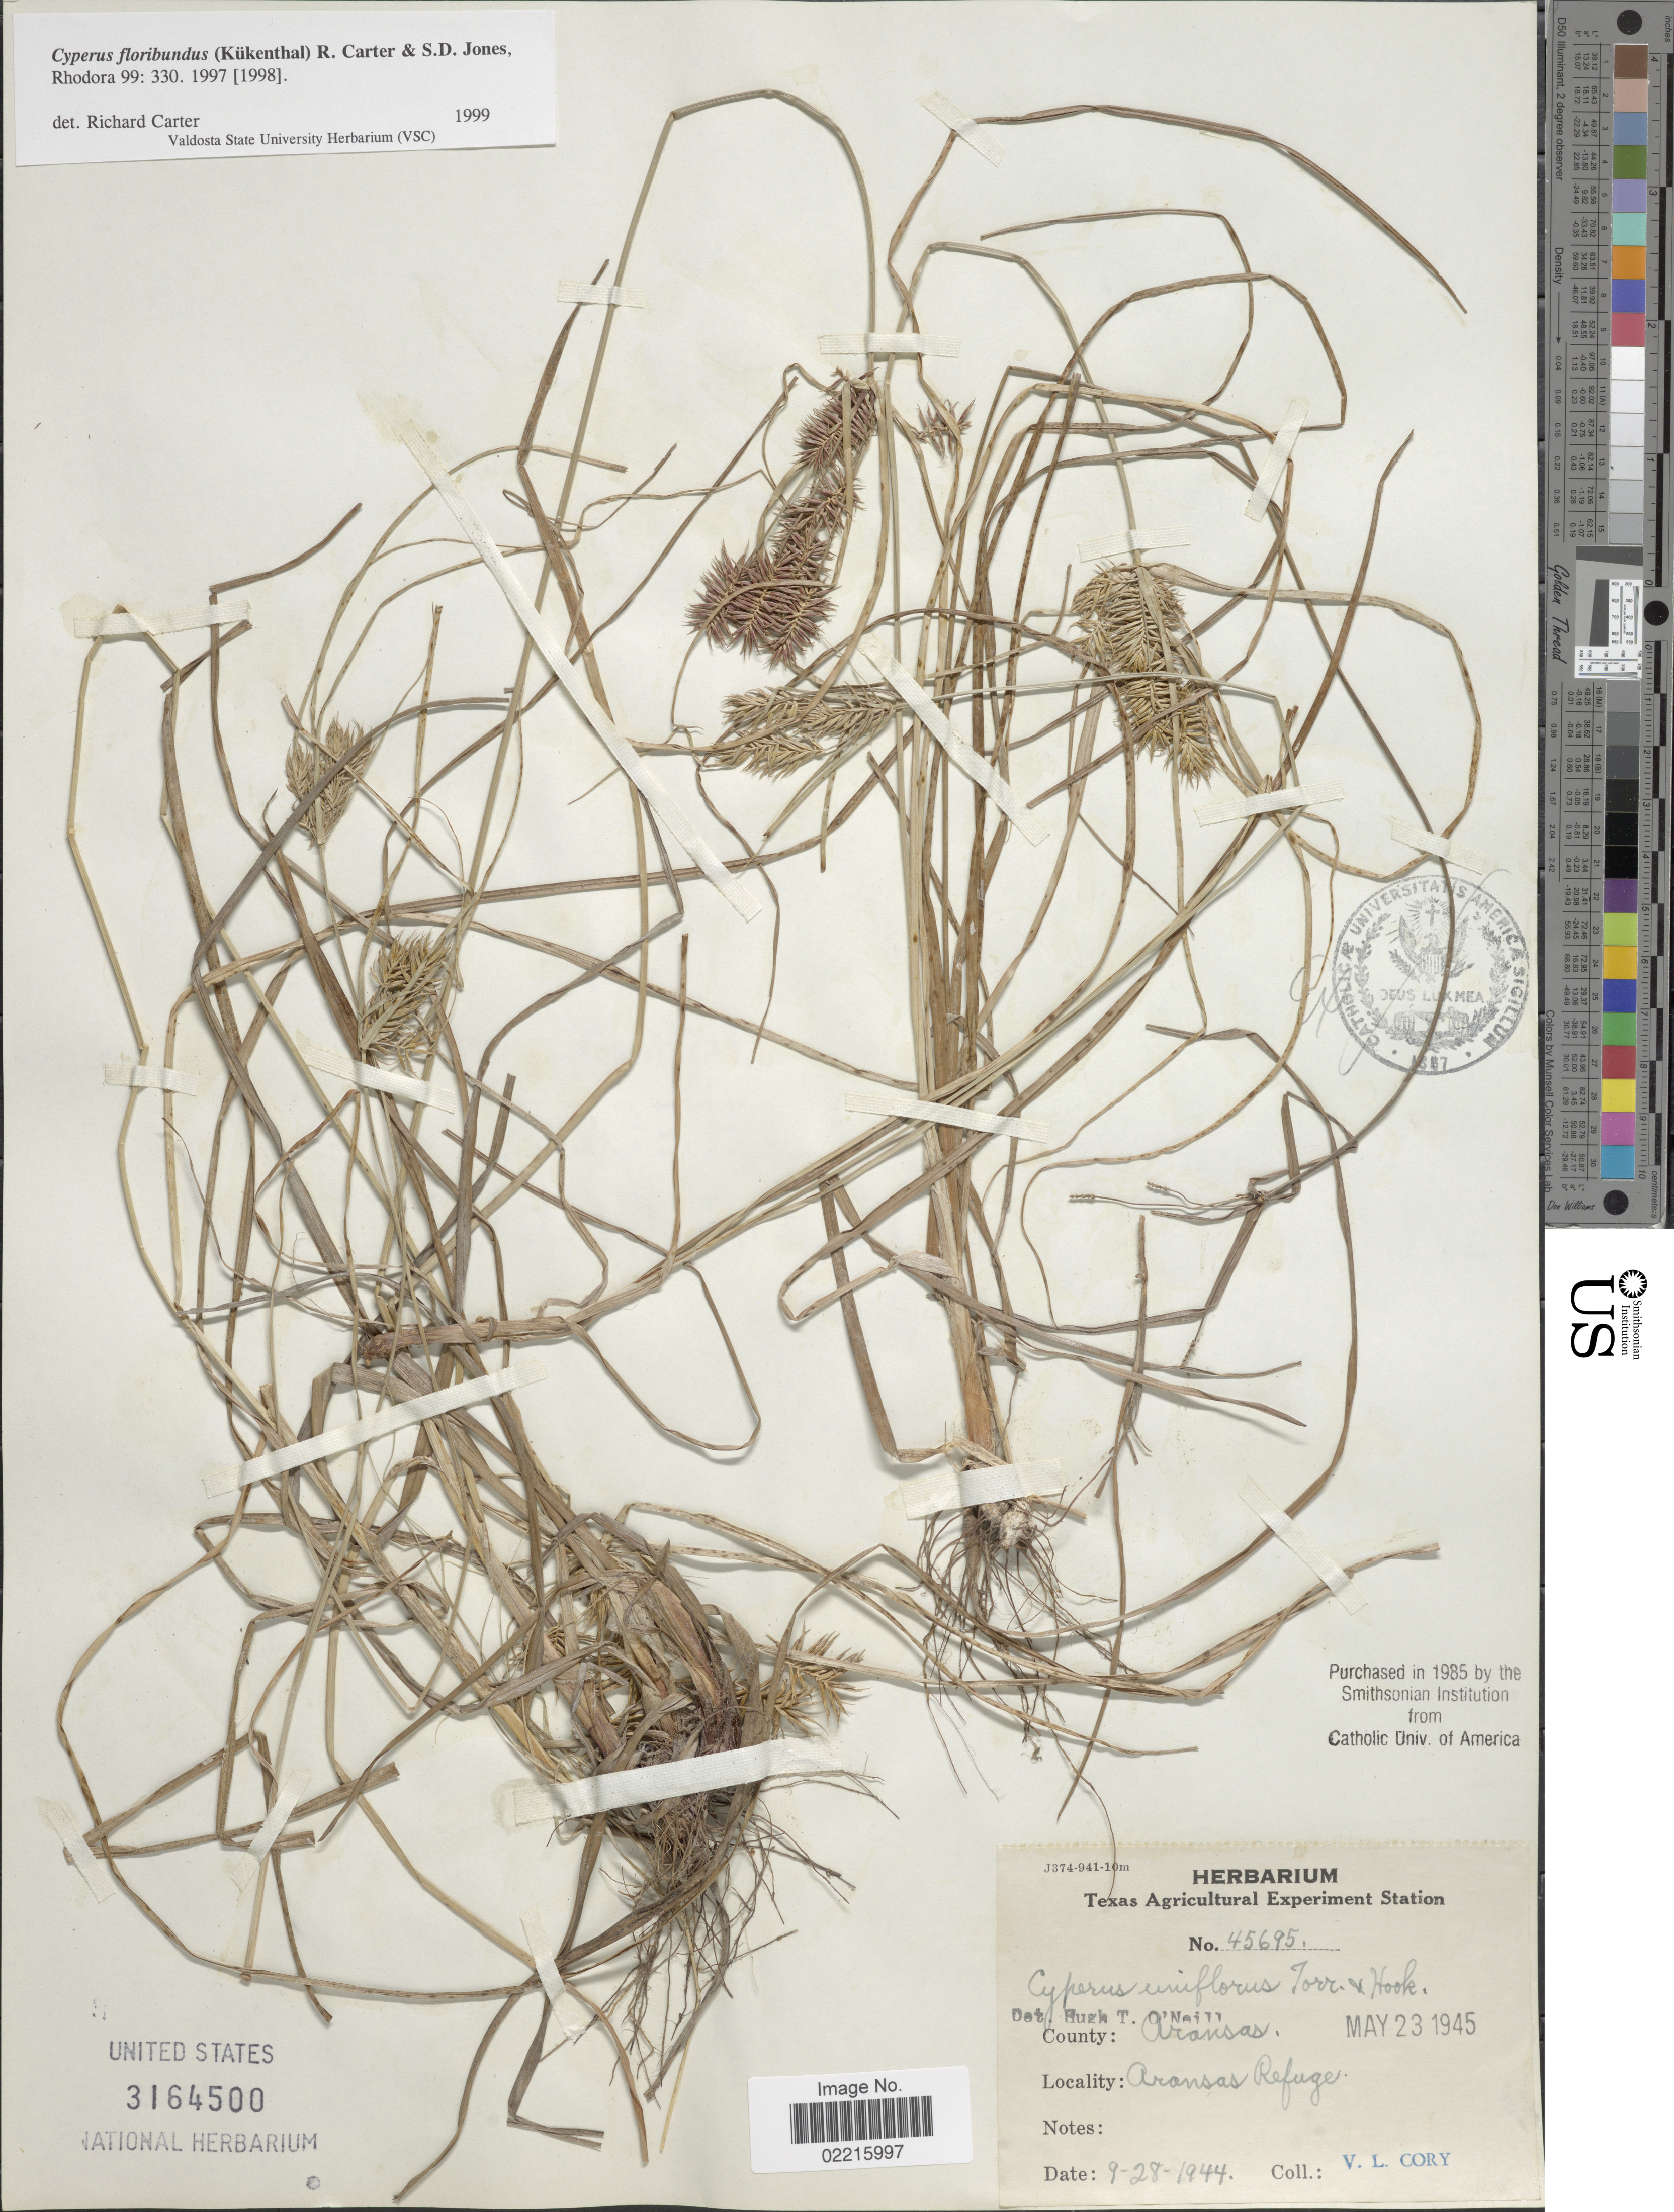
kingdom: Plantae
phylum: Tracheophyta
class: Liliopsida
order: Poales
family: Cyperaceae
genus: Cyperus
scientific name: Cyperus floribundus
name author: (Kük.) R. Carter & S.D. Jones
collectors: V. Cory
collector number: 45695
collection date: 1944-09-28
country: United States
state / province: Texas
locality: County: Aransas. Aransas Refuge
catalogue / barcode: US 3164500